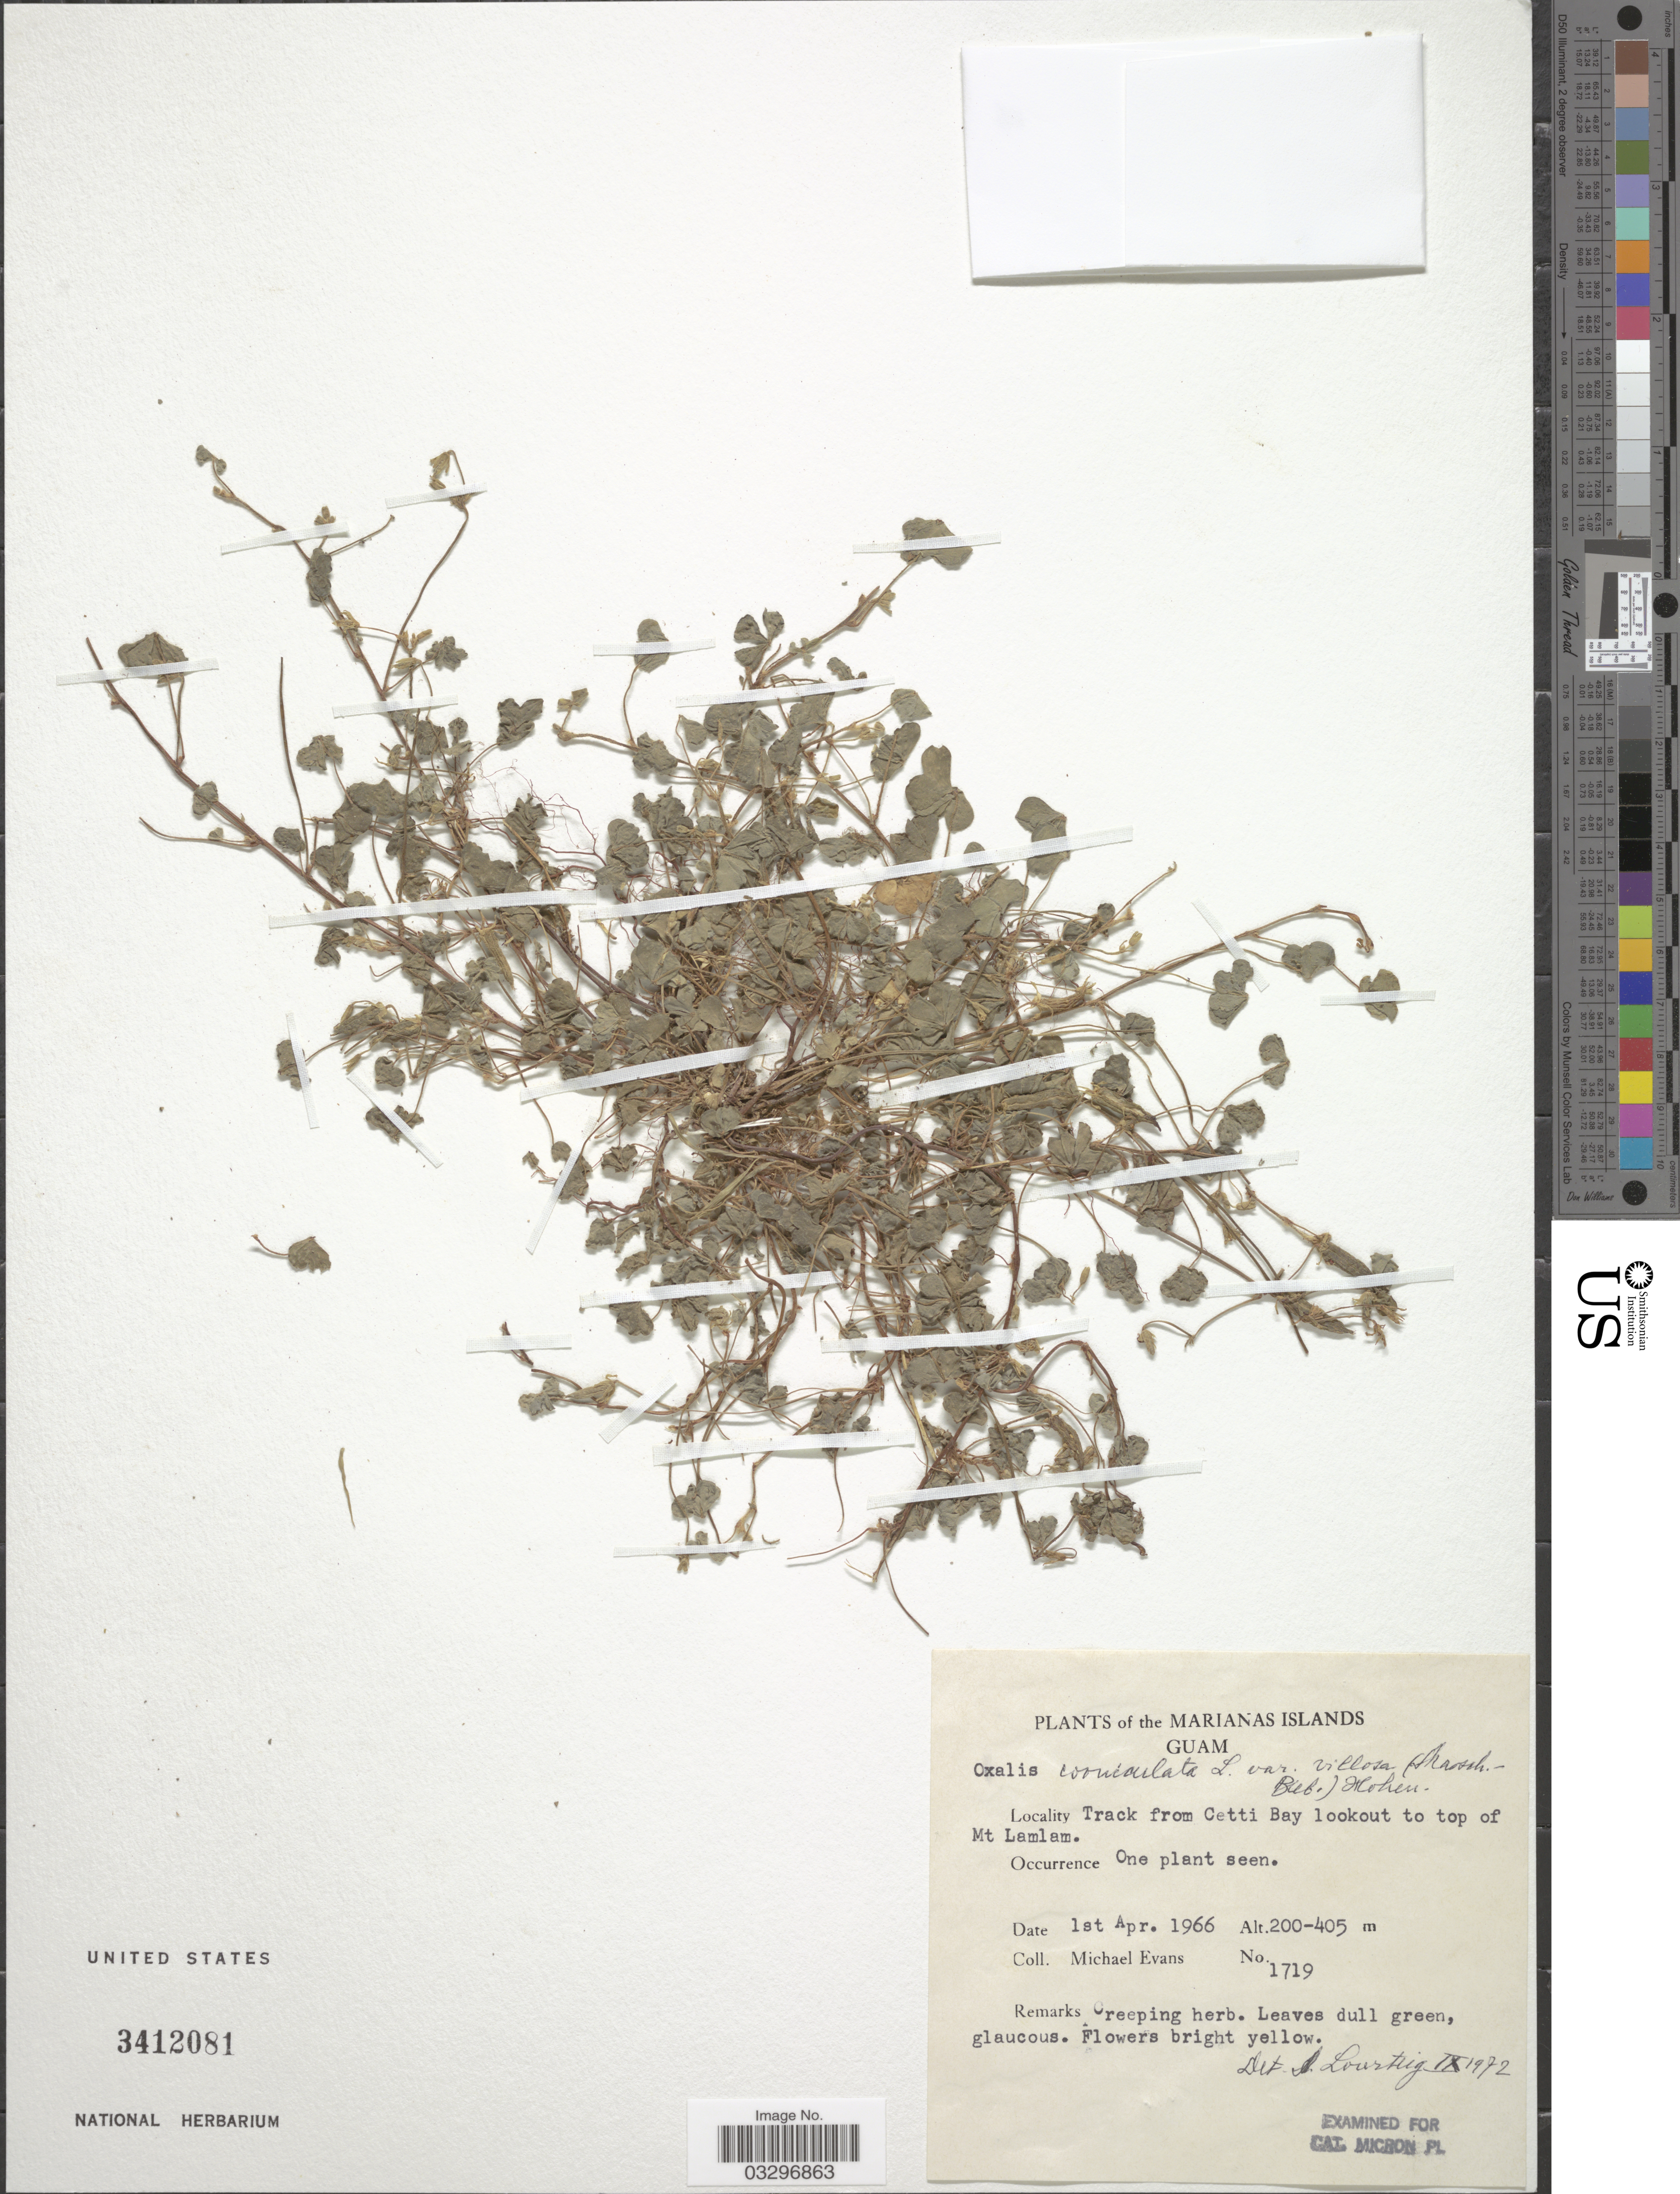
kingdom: Plantae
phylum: Tracheophyta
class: Magnoliopsida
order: Oxalidales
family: Oxalidaceae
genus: Oxalis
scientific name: Oxalis corniculata var. villosa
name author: (M. Bieb.) Hohen.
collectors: M. Evans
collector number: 1719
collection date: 1966-04-01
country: Guam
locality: Marianas Islands. Track from Cetti Bay lookout to top of Mt Lamlam.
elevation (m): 200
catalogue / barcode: US 3412081